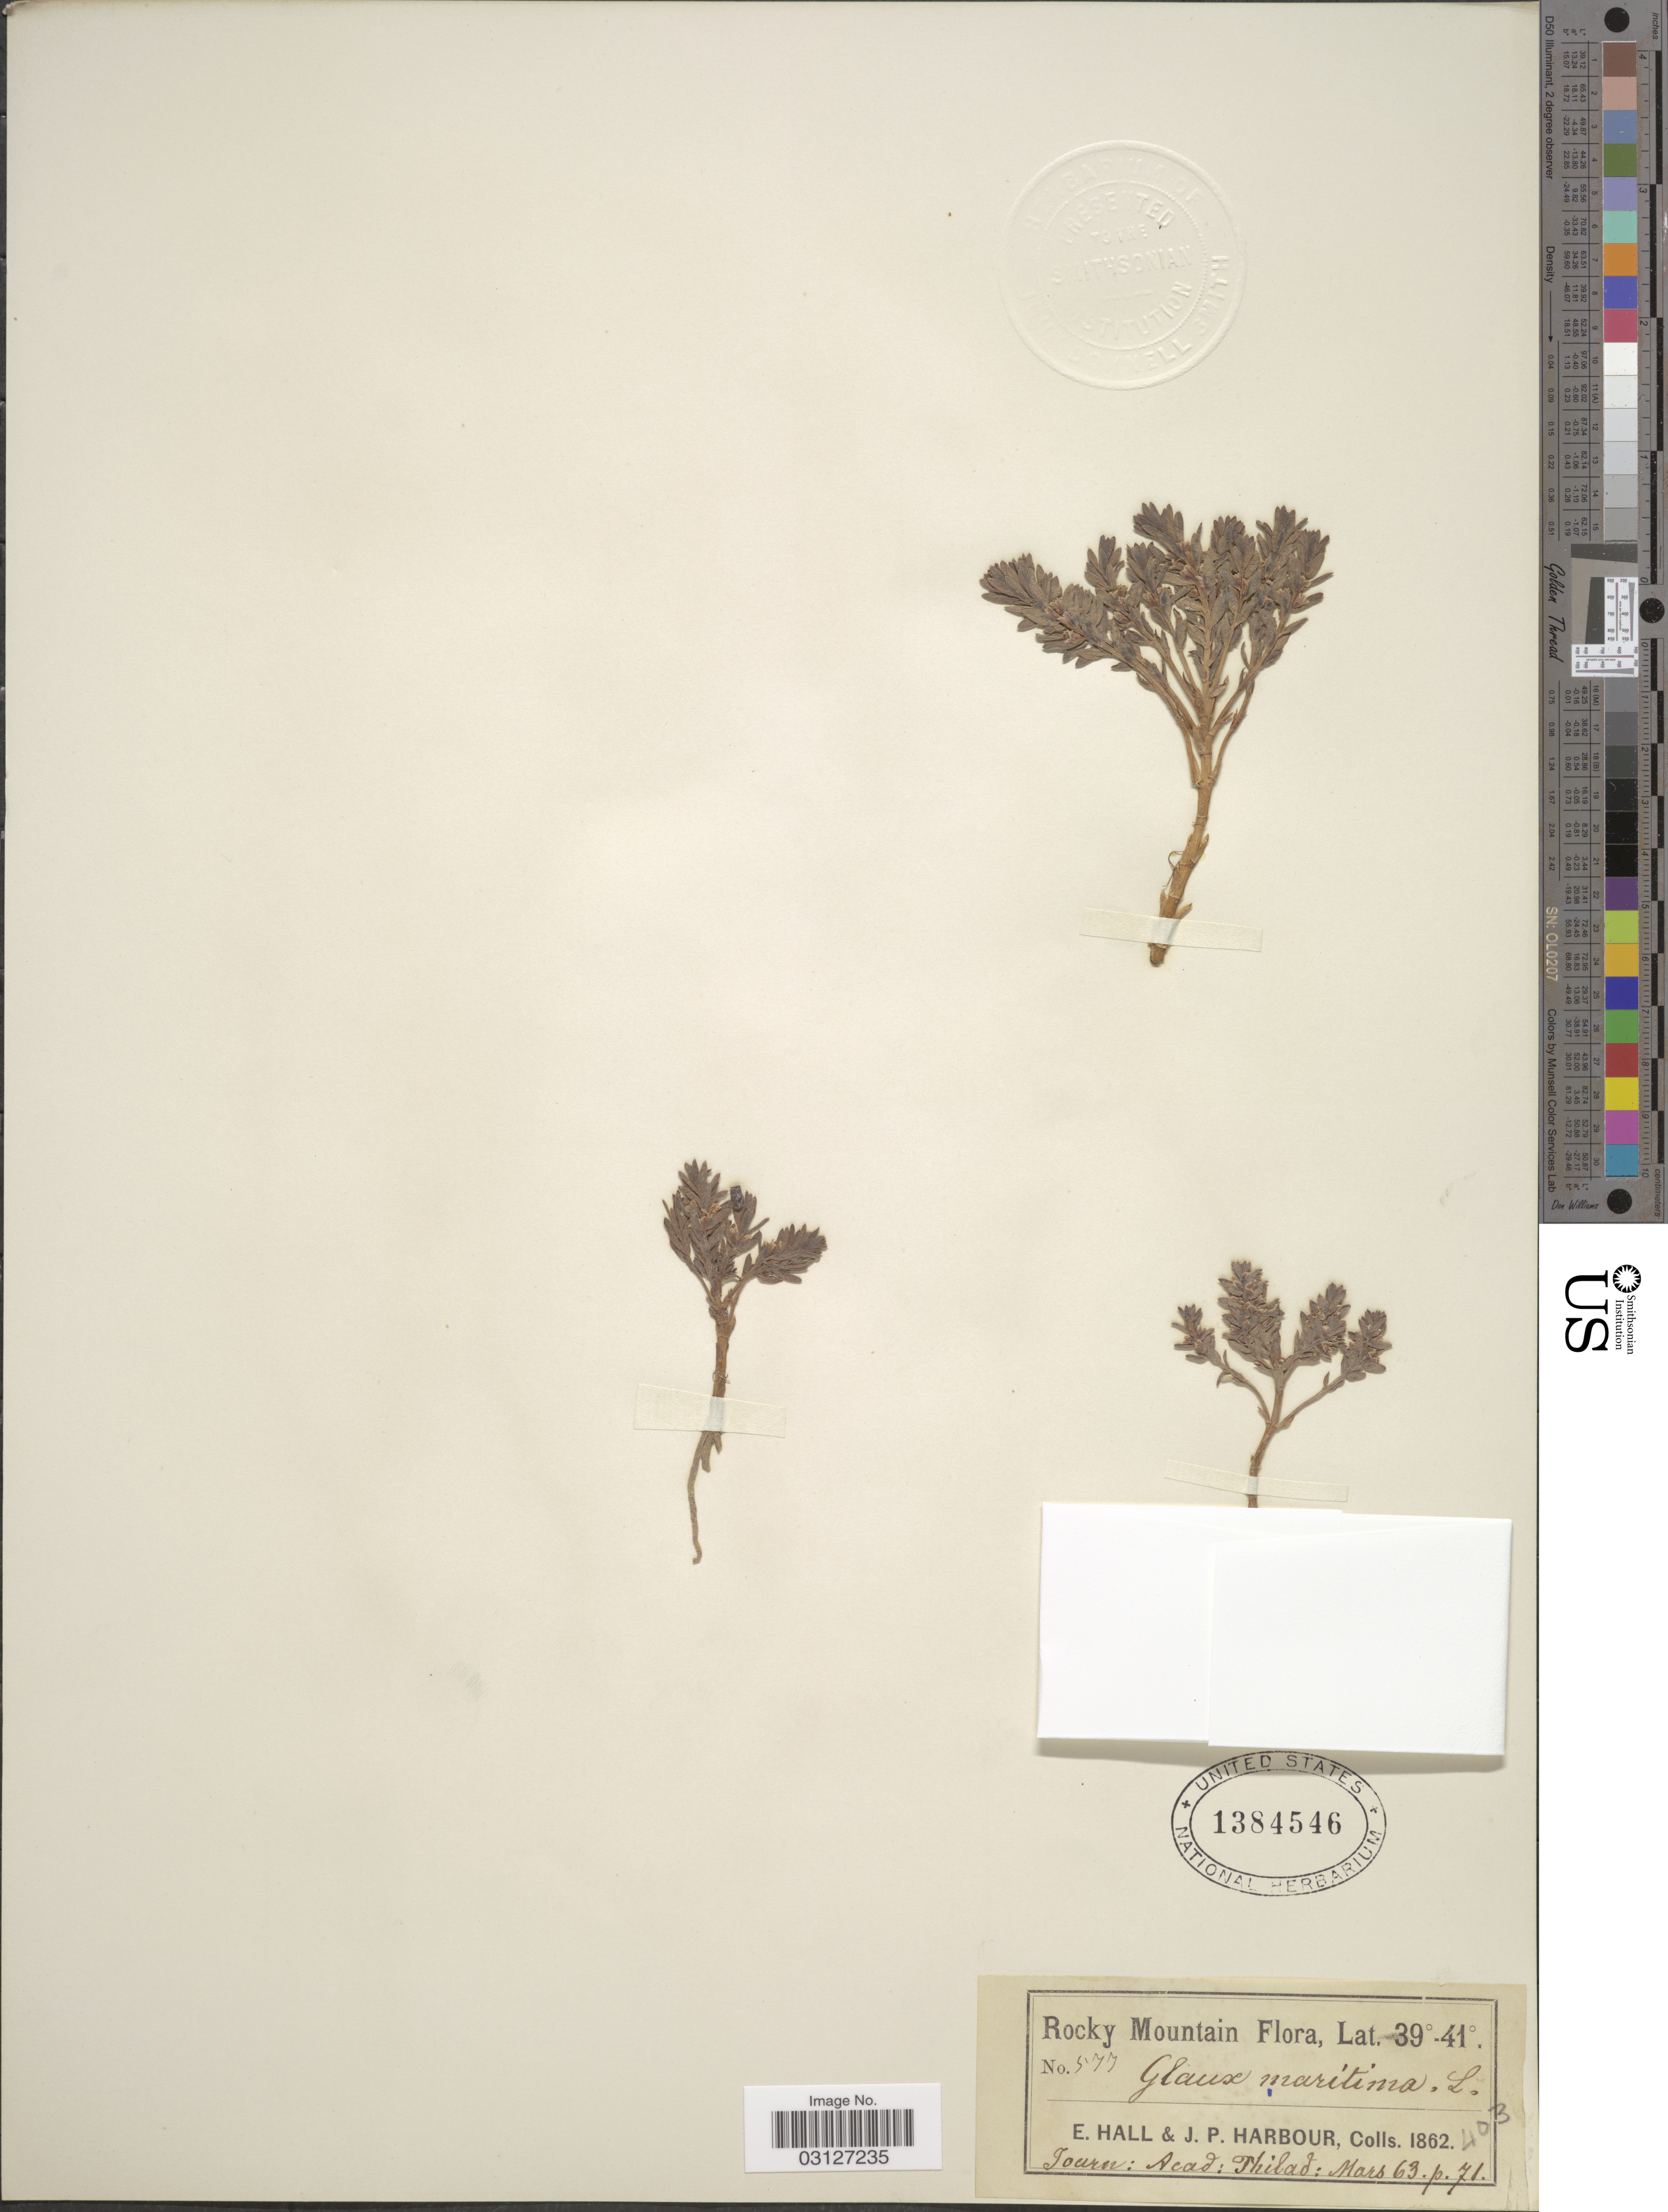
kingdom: Plantae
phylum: Tracheophyta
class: Magnoliopsida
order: Ericales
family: Primulaceae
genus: Glaux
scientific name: Glaux maritima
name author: L.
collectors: E. Hall & J. Harbour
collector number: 577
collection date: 1862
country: United States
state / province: Colorado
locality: Rocky Mtns.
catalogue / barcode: US 1384546